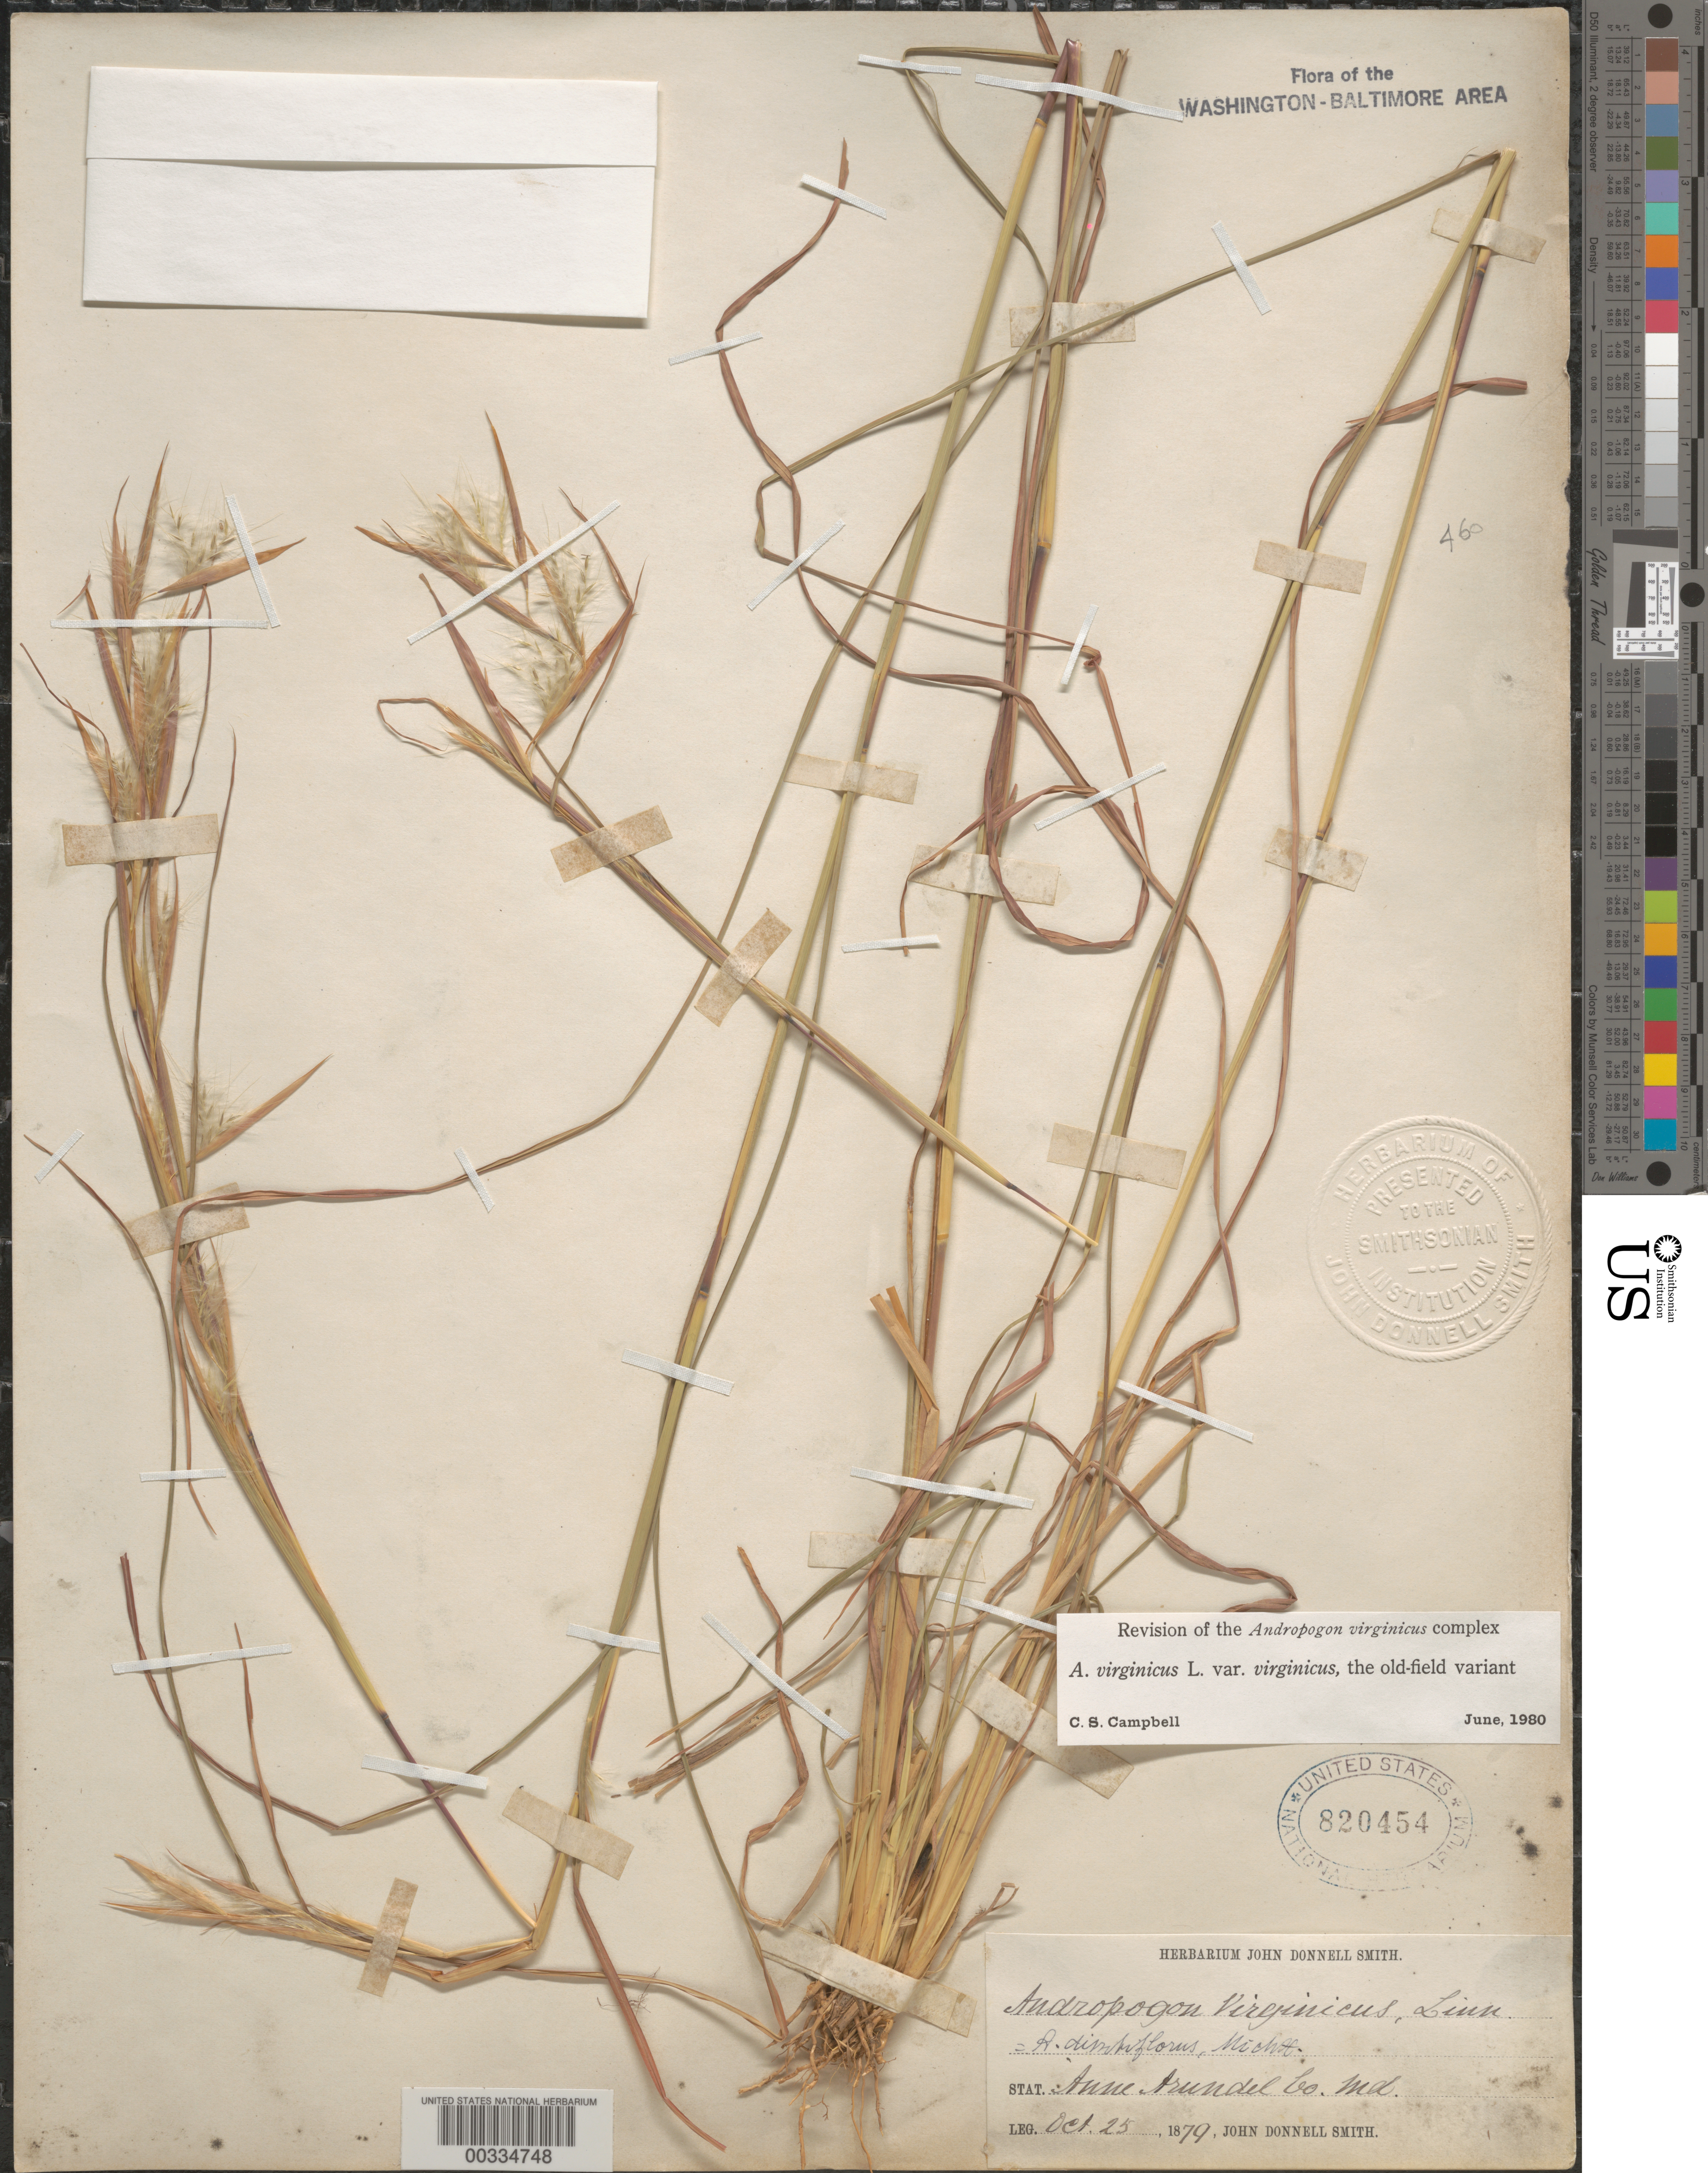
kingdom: Plantae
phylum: Tracheophyta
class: Liliopsida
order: Poales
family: Poaceae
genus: Andropogon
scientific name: Andropogon virginicus var. virginicus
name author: L.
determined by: Campbell, C. S.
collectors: J. Donnell Smith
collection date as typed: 25 Oct 1879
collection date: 1879-10-25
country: United States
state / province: Maryland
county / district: Anne Arundel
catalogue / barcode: US 820454